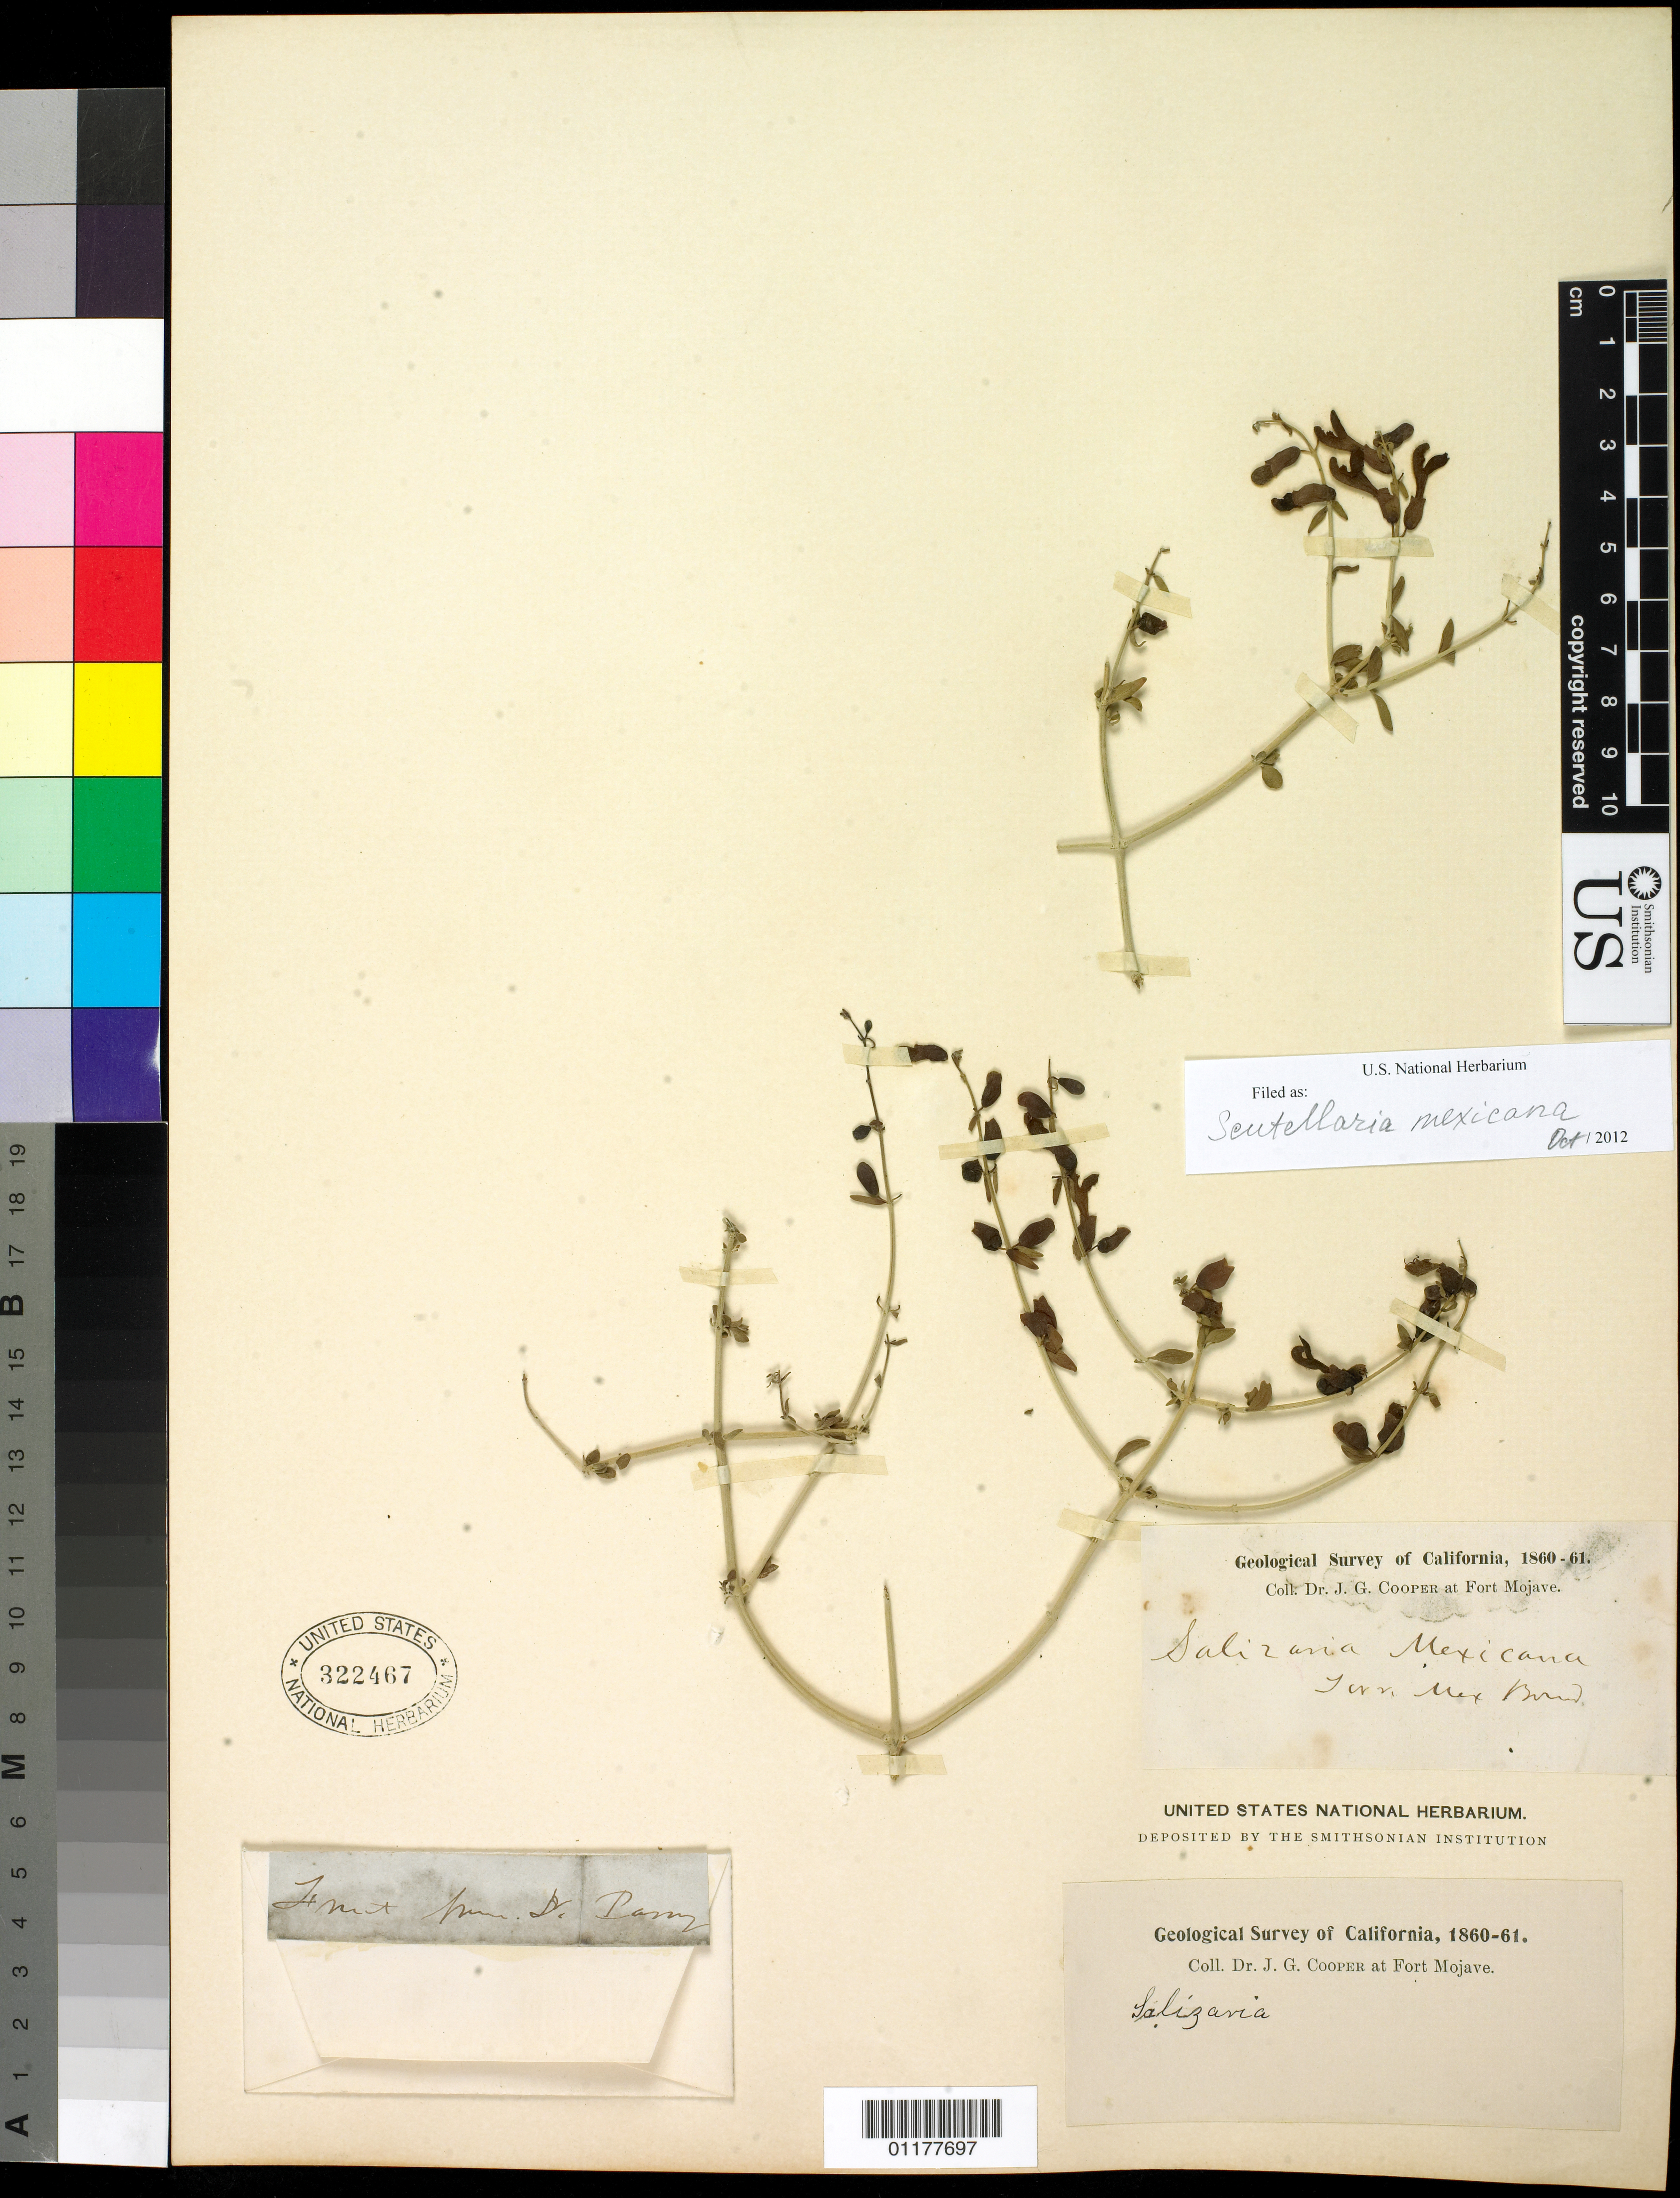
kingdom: Plantae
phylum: Tracheophyta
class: Magnoliopsida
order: Lamiales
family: Lamiaceae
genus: Scutellaria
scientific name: Scutellaria mexicana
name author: (Torr.) A.J. Paton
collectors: J. G. Cooper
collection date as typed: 1860 to -- --- 1861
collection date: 1860/1861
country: United States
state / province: California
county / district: San Bernardino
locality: at Fort Mojave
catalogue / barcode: US 322467